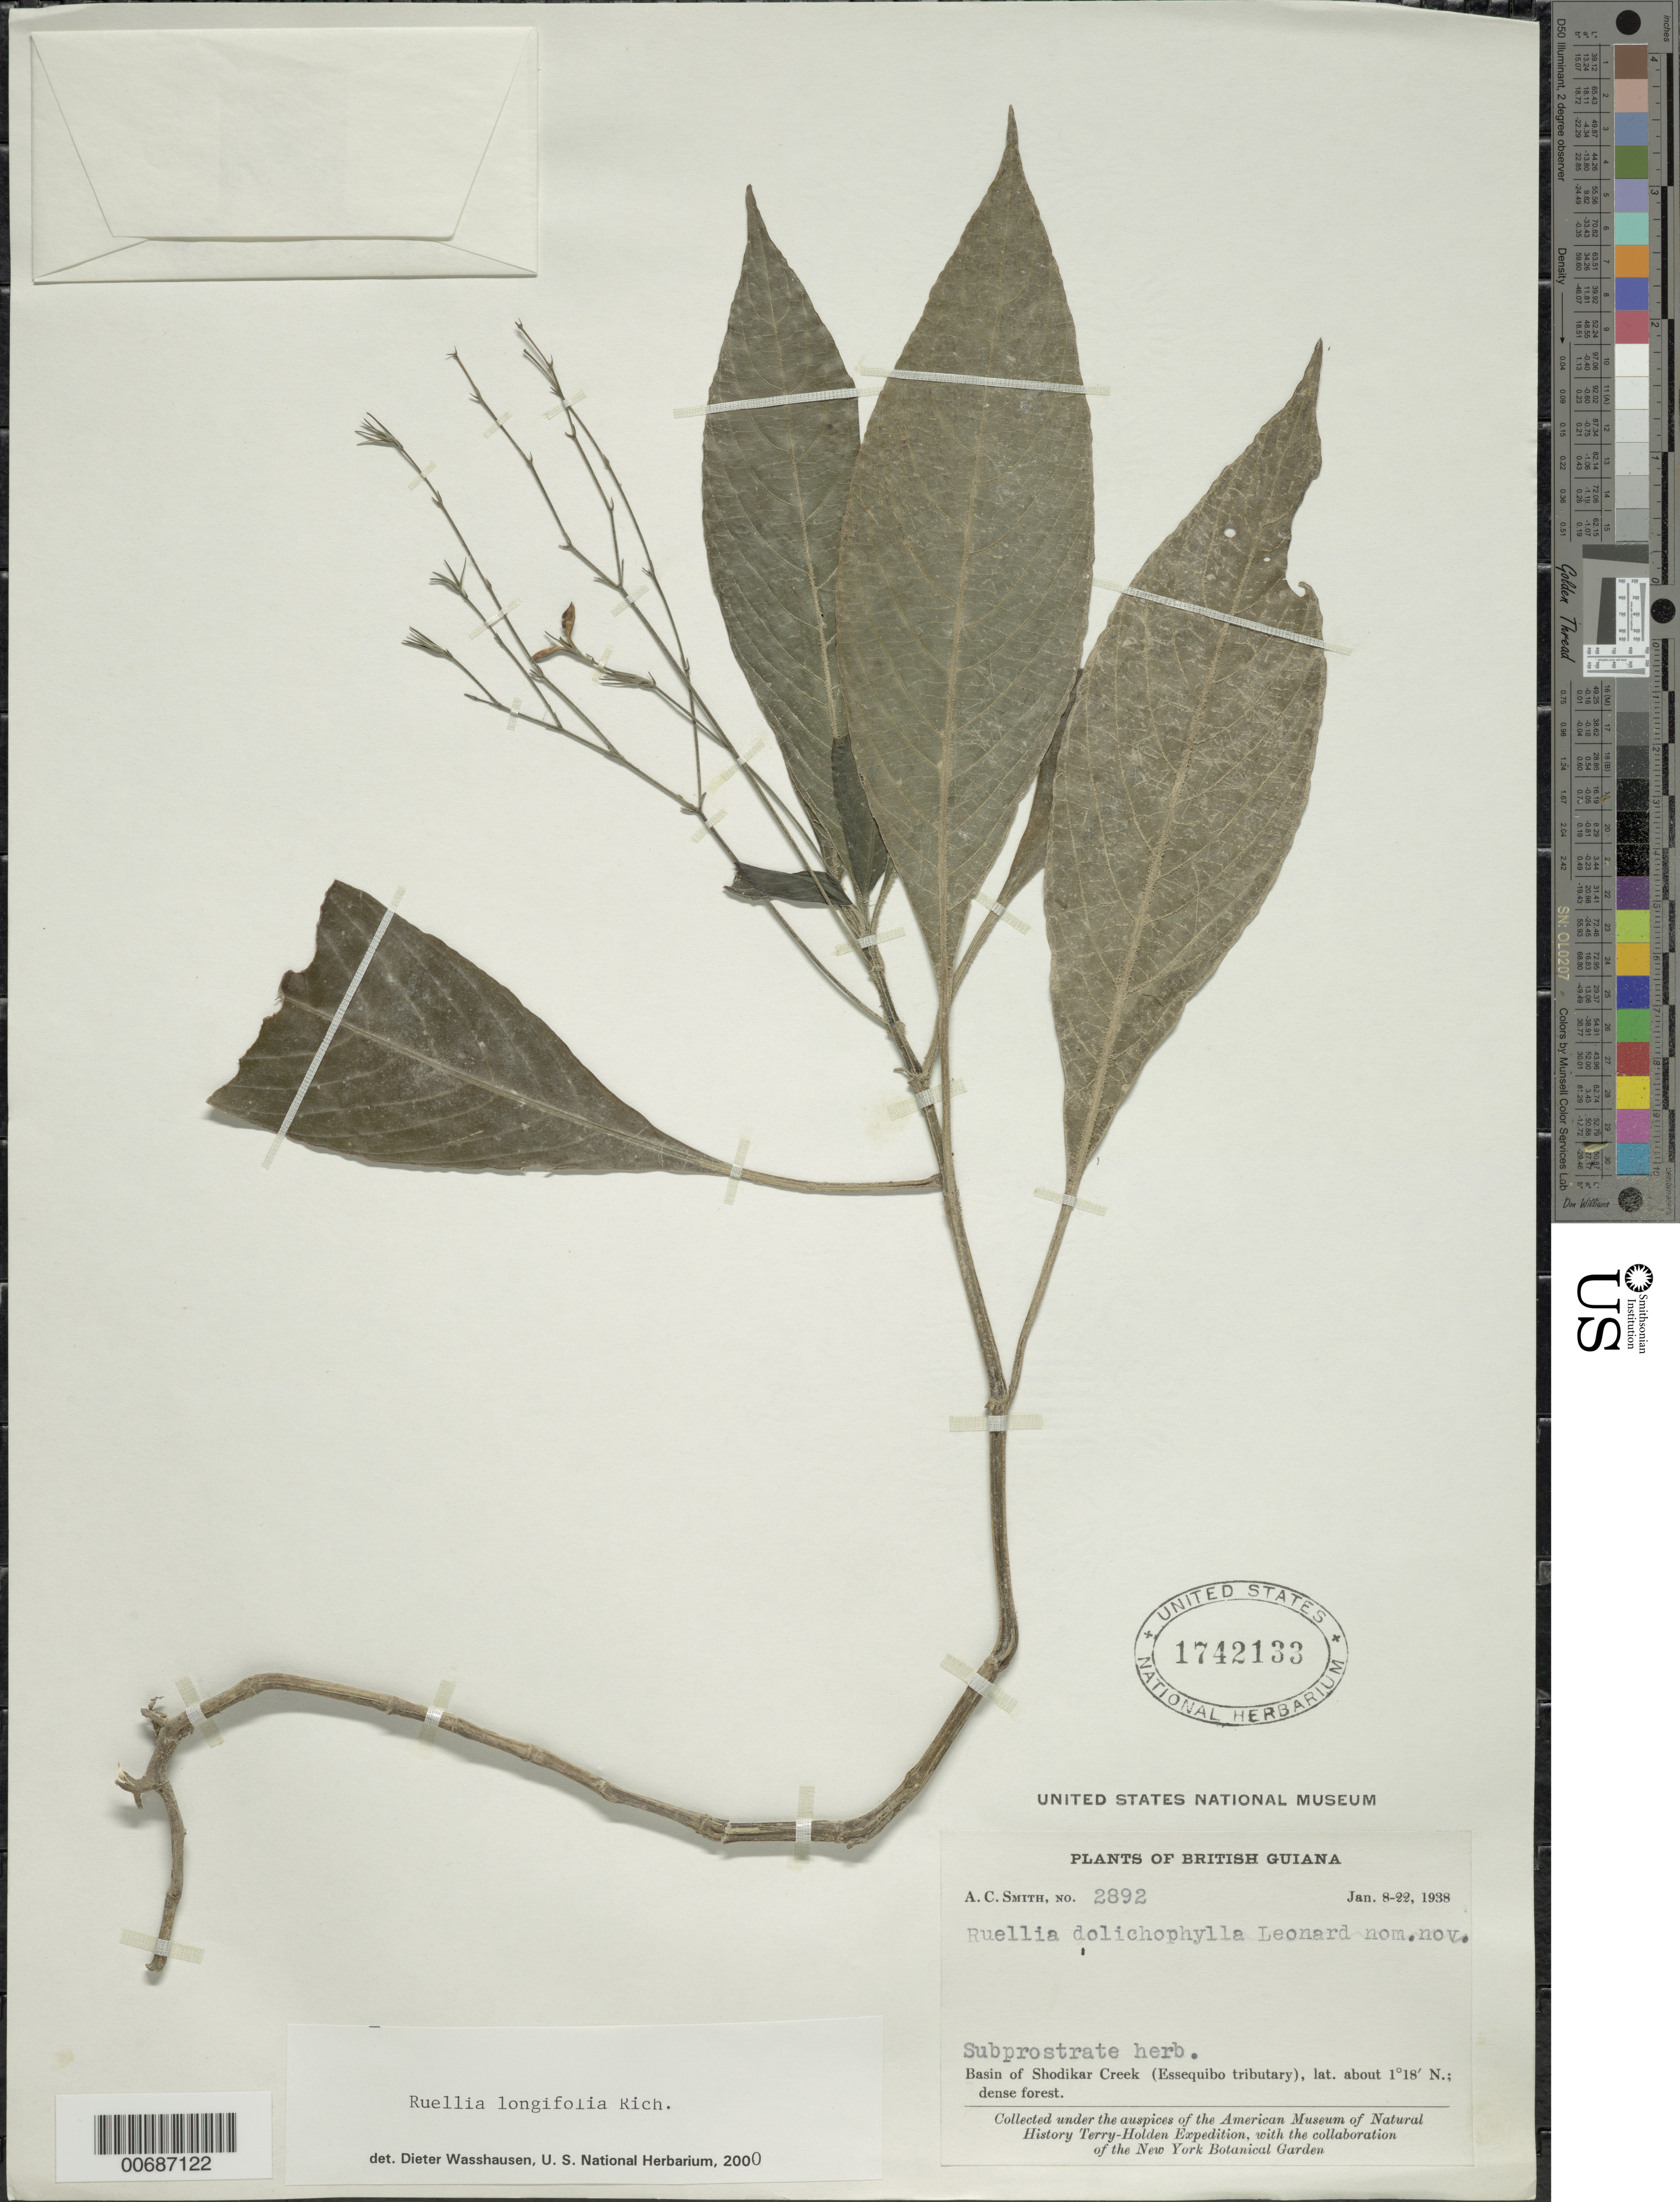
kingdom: Plantae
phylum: Tracheophyta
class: Magnoliopsida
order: Lamiales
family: Acanthaceae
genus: Ruellia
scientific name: Ruellia longifolia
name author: Rich.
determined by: Wasshausen, Dieter C., (BOT), Smithsonian Institution - National Museum of Natural History (UNITED STATES)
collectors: A. C. Smith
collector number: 2892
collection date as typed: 8-Jan-38 to 22-Jan-38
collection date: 1938-01-08/1938-01-22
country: Guyana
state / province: U. Takutu-U. Essequibo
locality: Shodikar Creek, basin of (Essequibo tributary)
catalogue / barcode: US 1742133